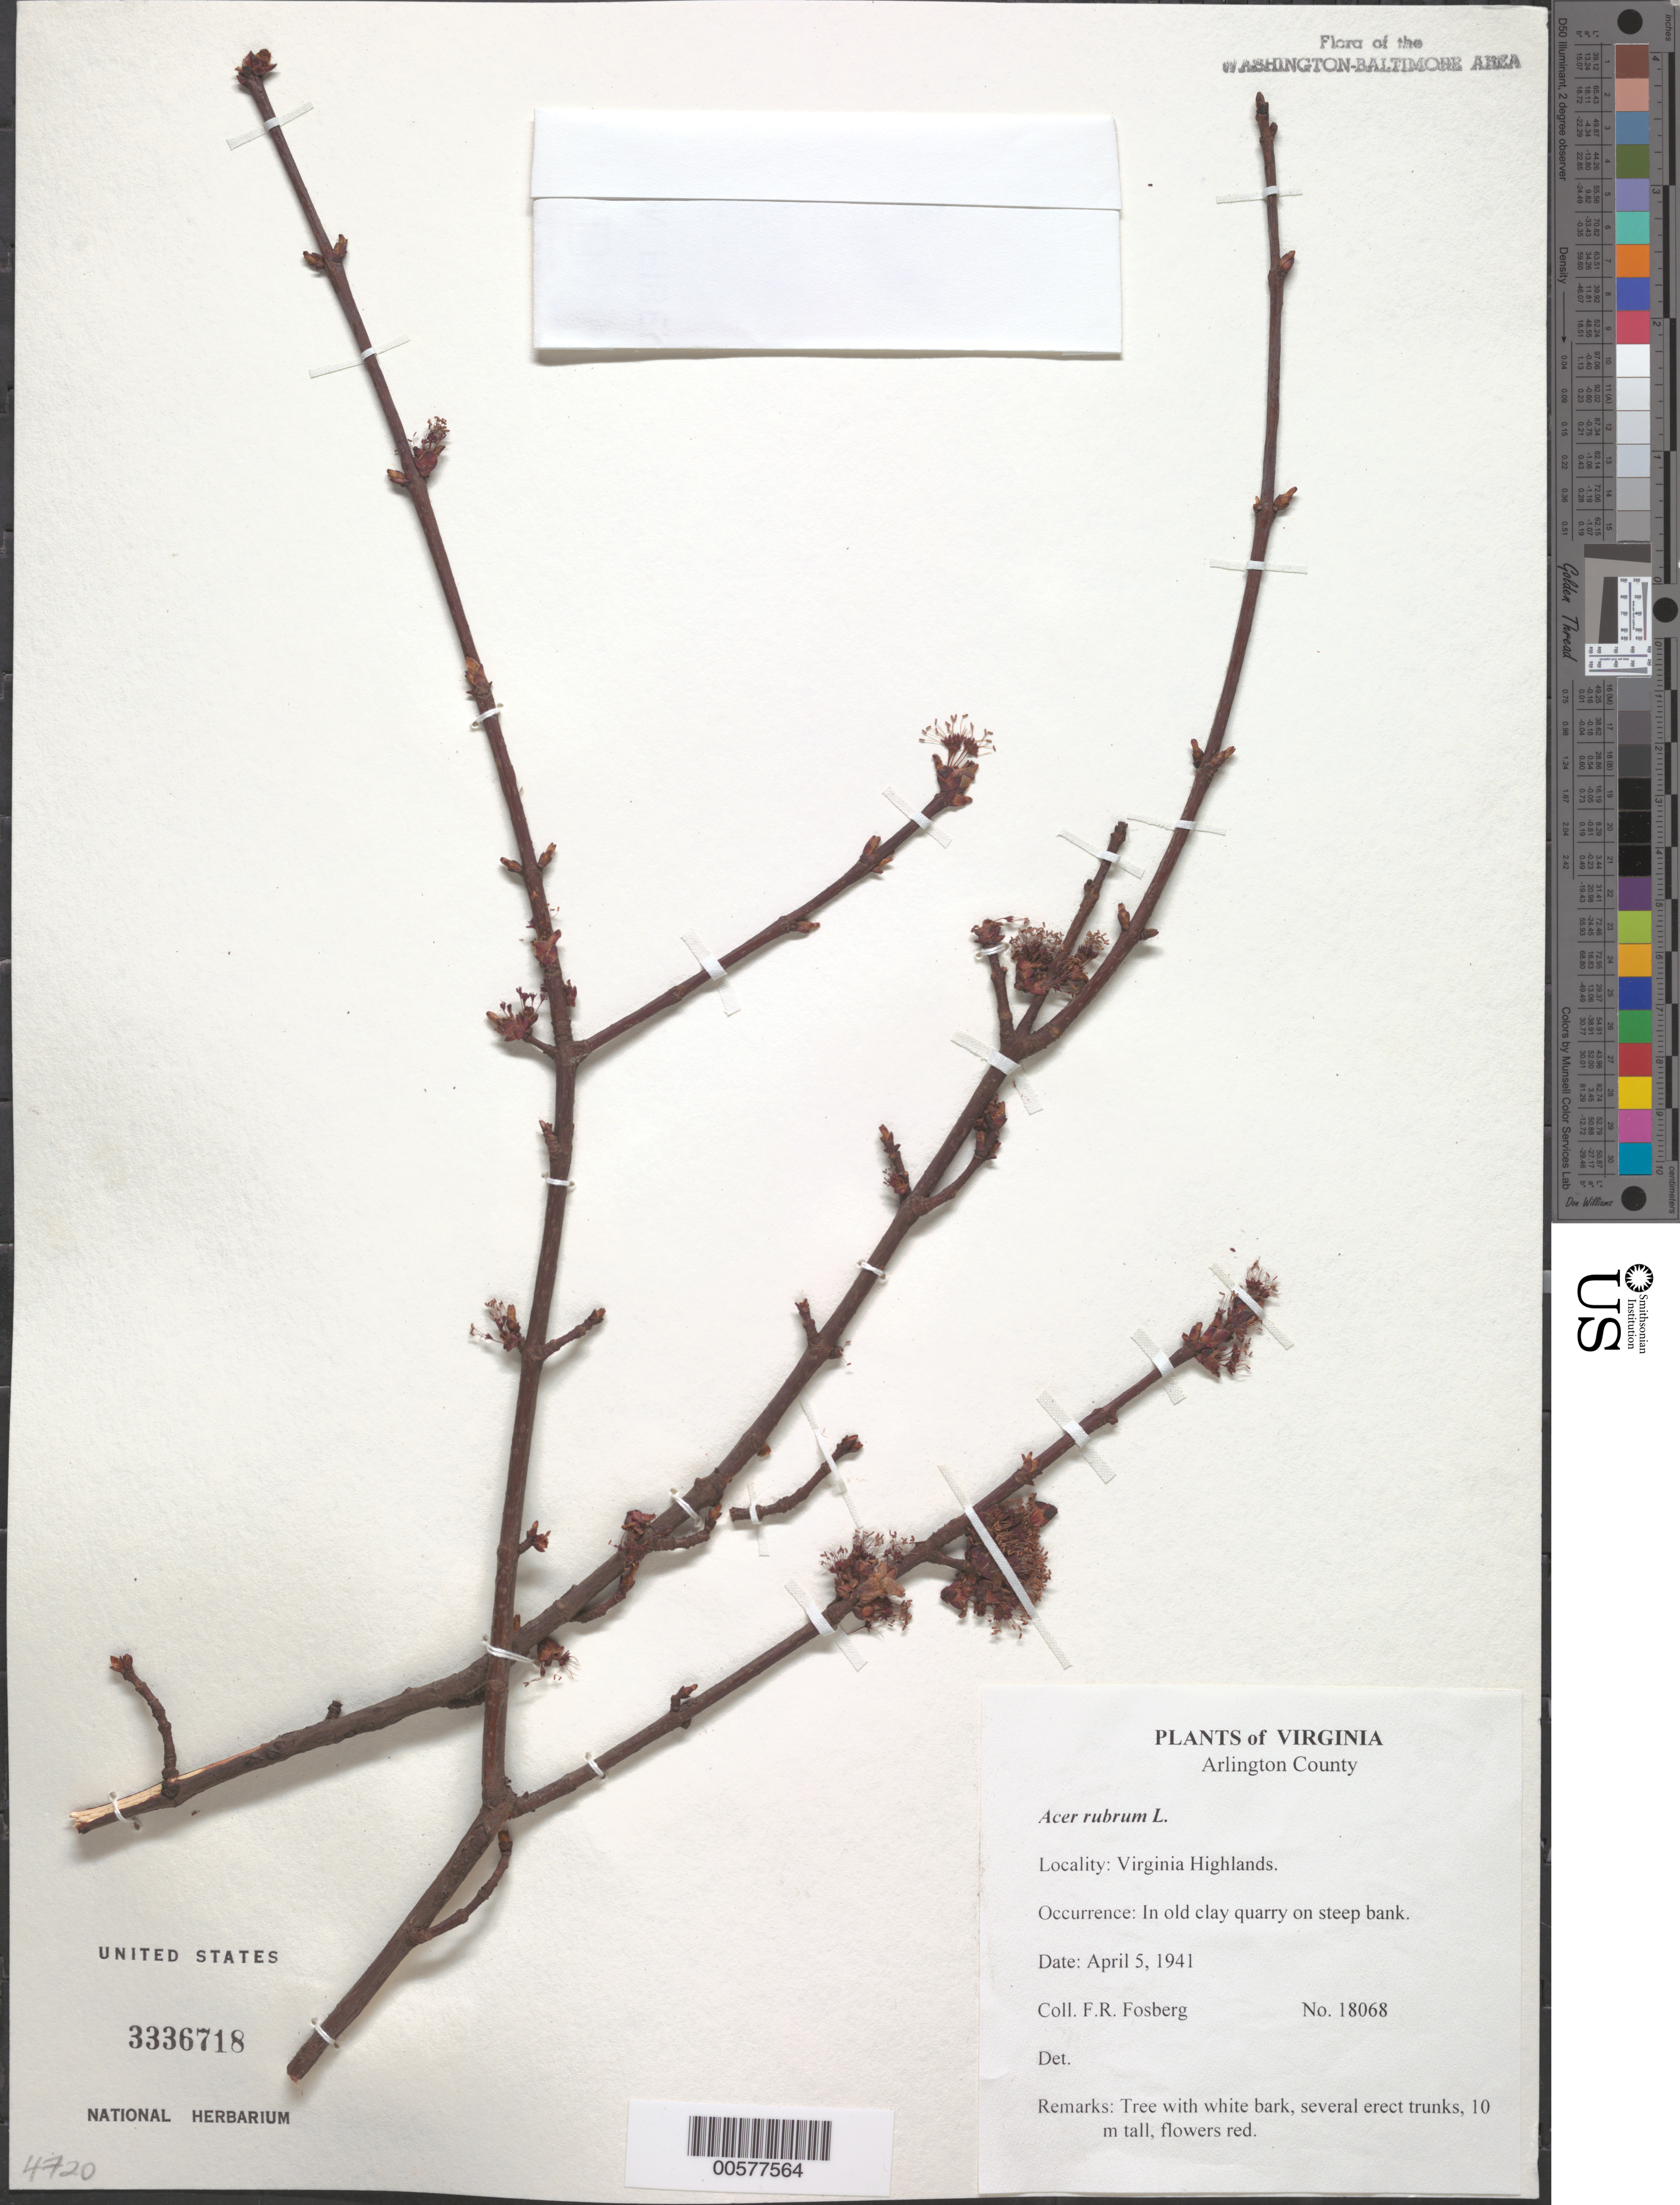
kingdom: Plantae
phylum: Tracheophyta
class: Magnoliopsida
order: Sapindales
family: Sapindaceae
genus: Acer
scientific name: Acer rubrum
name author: L.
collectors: F. R. Fosberg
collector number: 18068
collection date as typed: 05 Apr 1941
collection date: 1941-04-05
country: United States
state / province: Virginia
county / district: Arlington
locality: Virginia Highlands.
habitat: In old clay quarry on steep bank.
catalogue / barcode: US 3336718